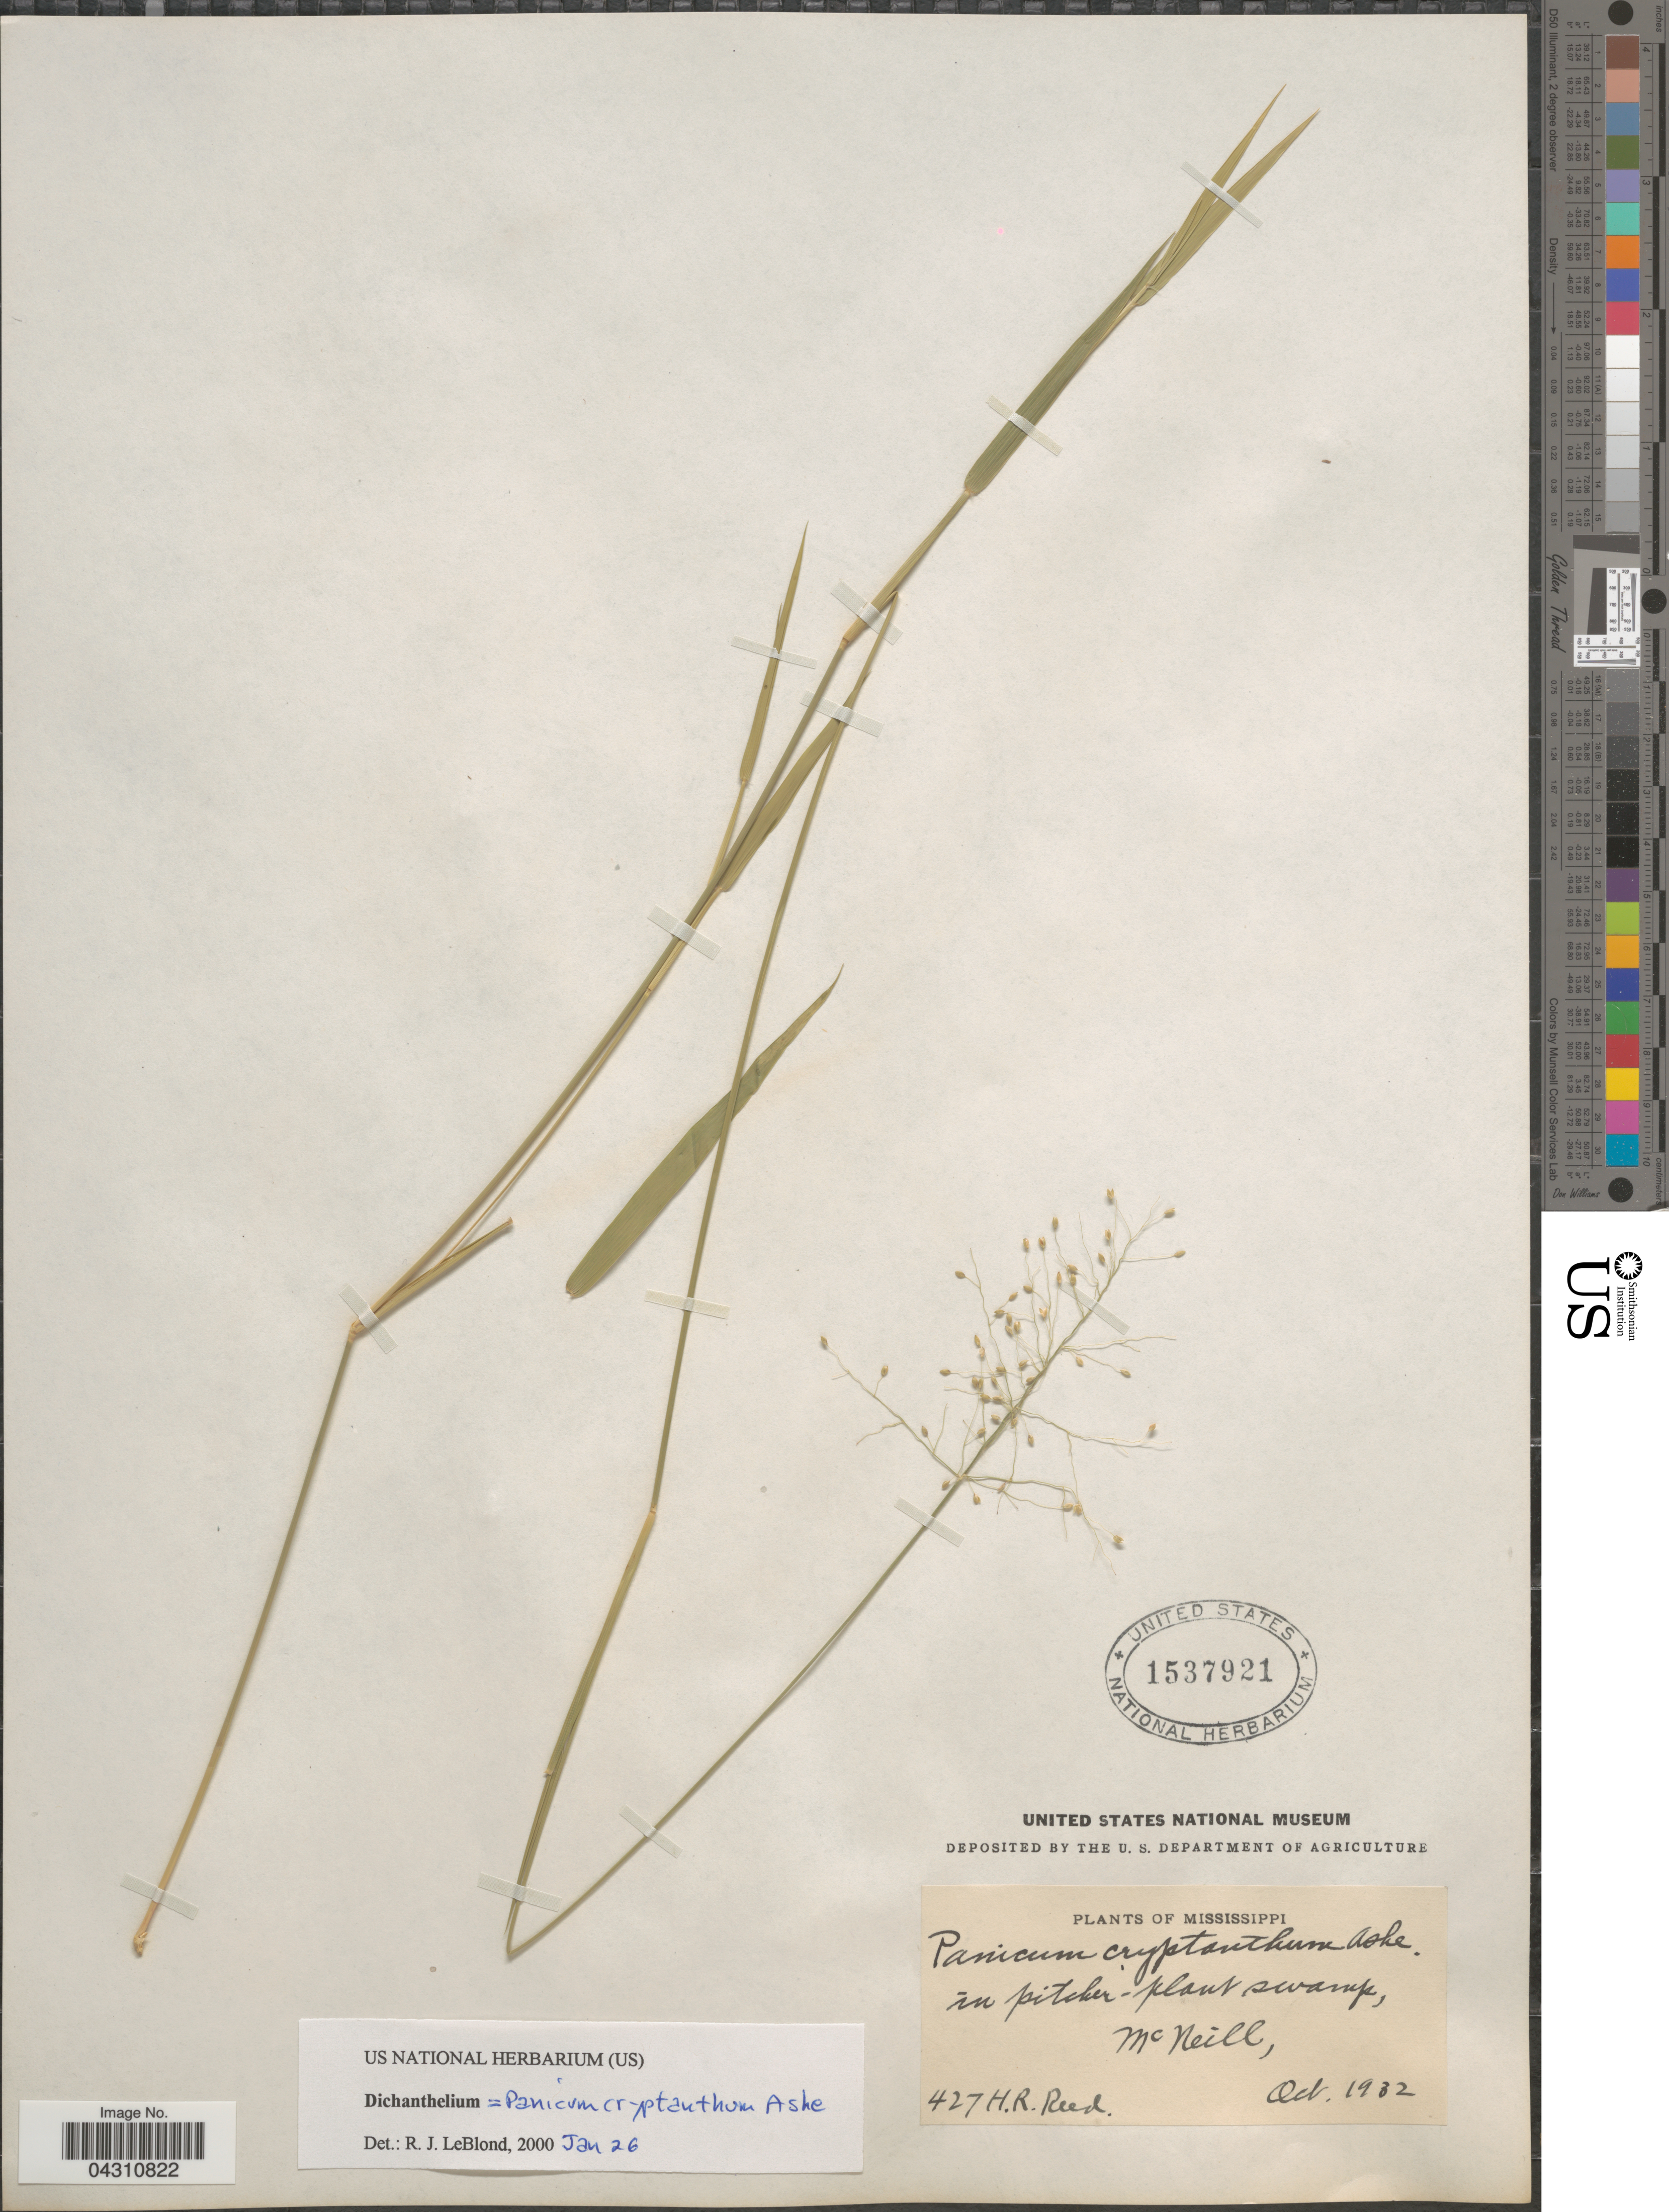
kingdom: Plantae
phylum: Tracheophyta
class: Liliopsida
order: Poales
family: Poaceae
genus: Dichanthelium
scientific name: Dichanthelium scabriusculum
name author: (Elliott) Gould & C.A. Clark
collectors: H. Reed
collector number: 427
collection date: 1932-10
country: United States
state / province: Mississippi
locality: McNeill.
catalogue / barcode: US 1537921